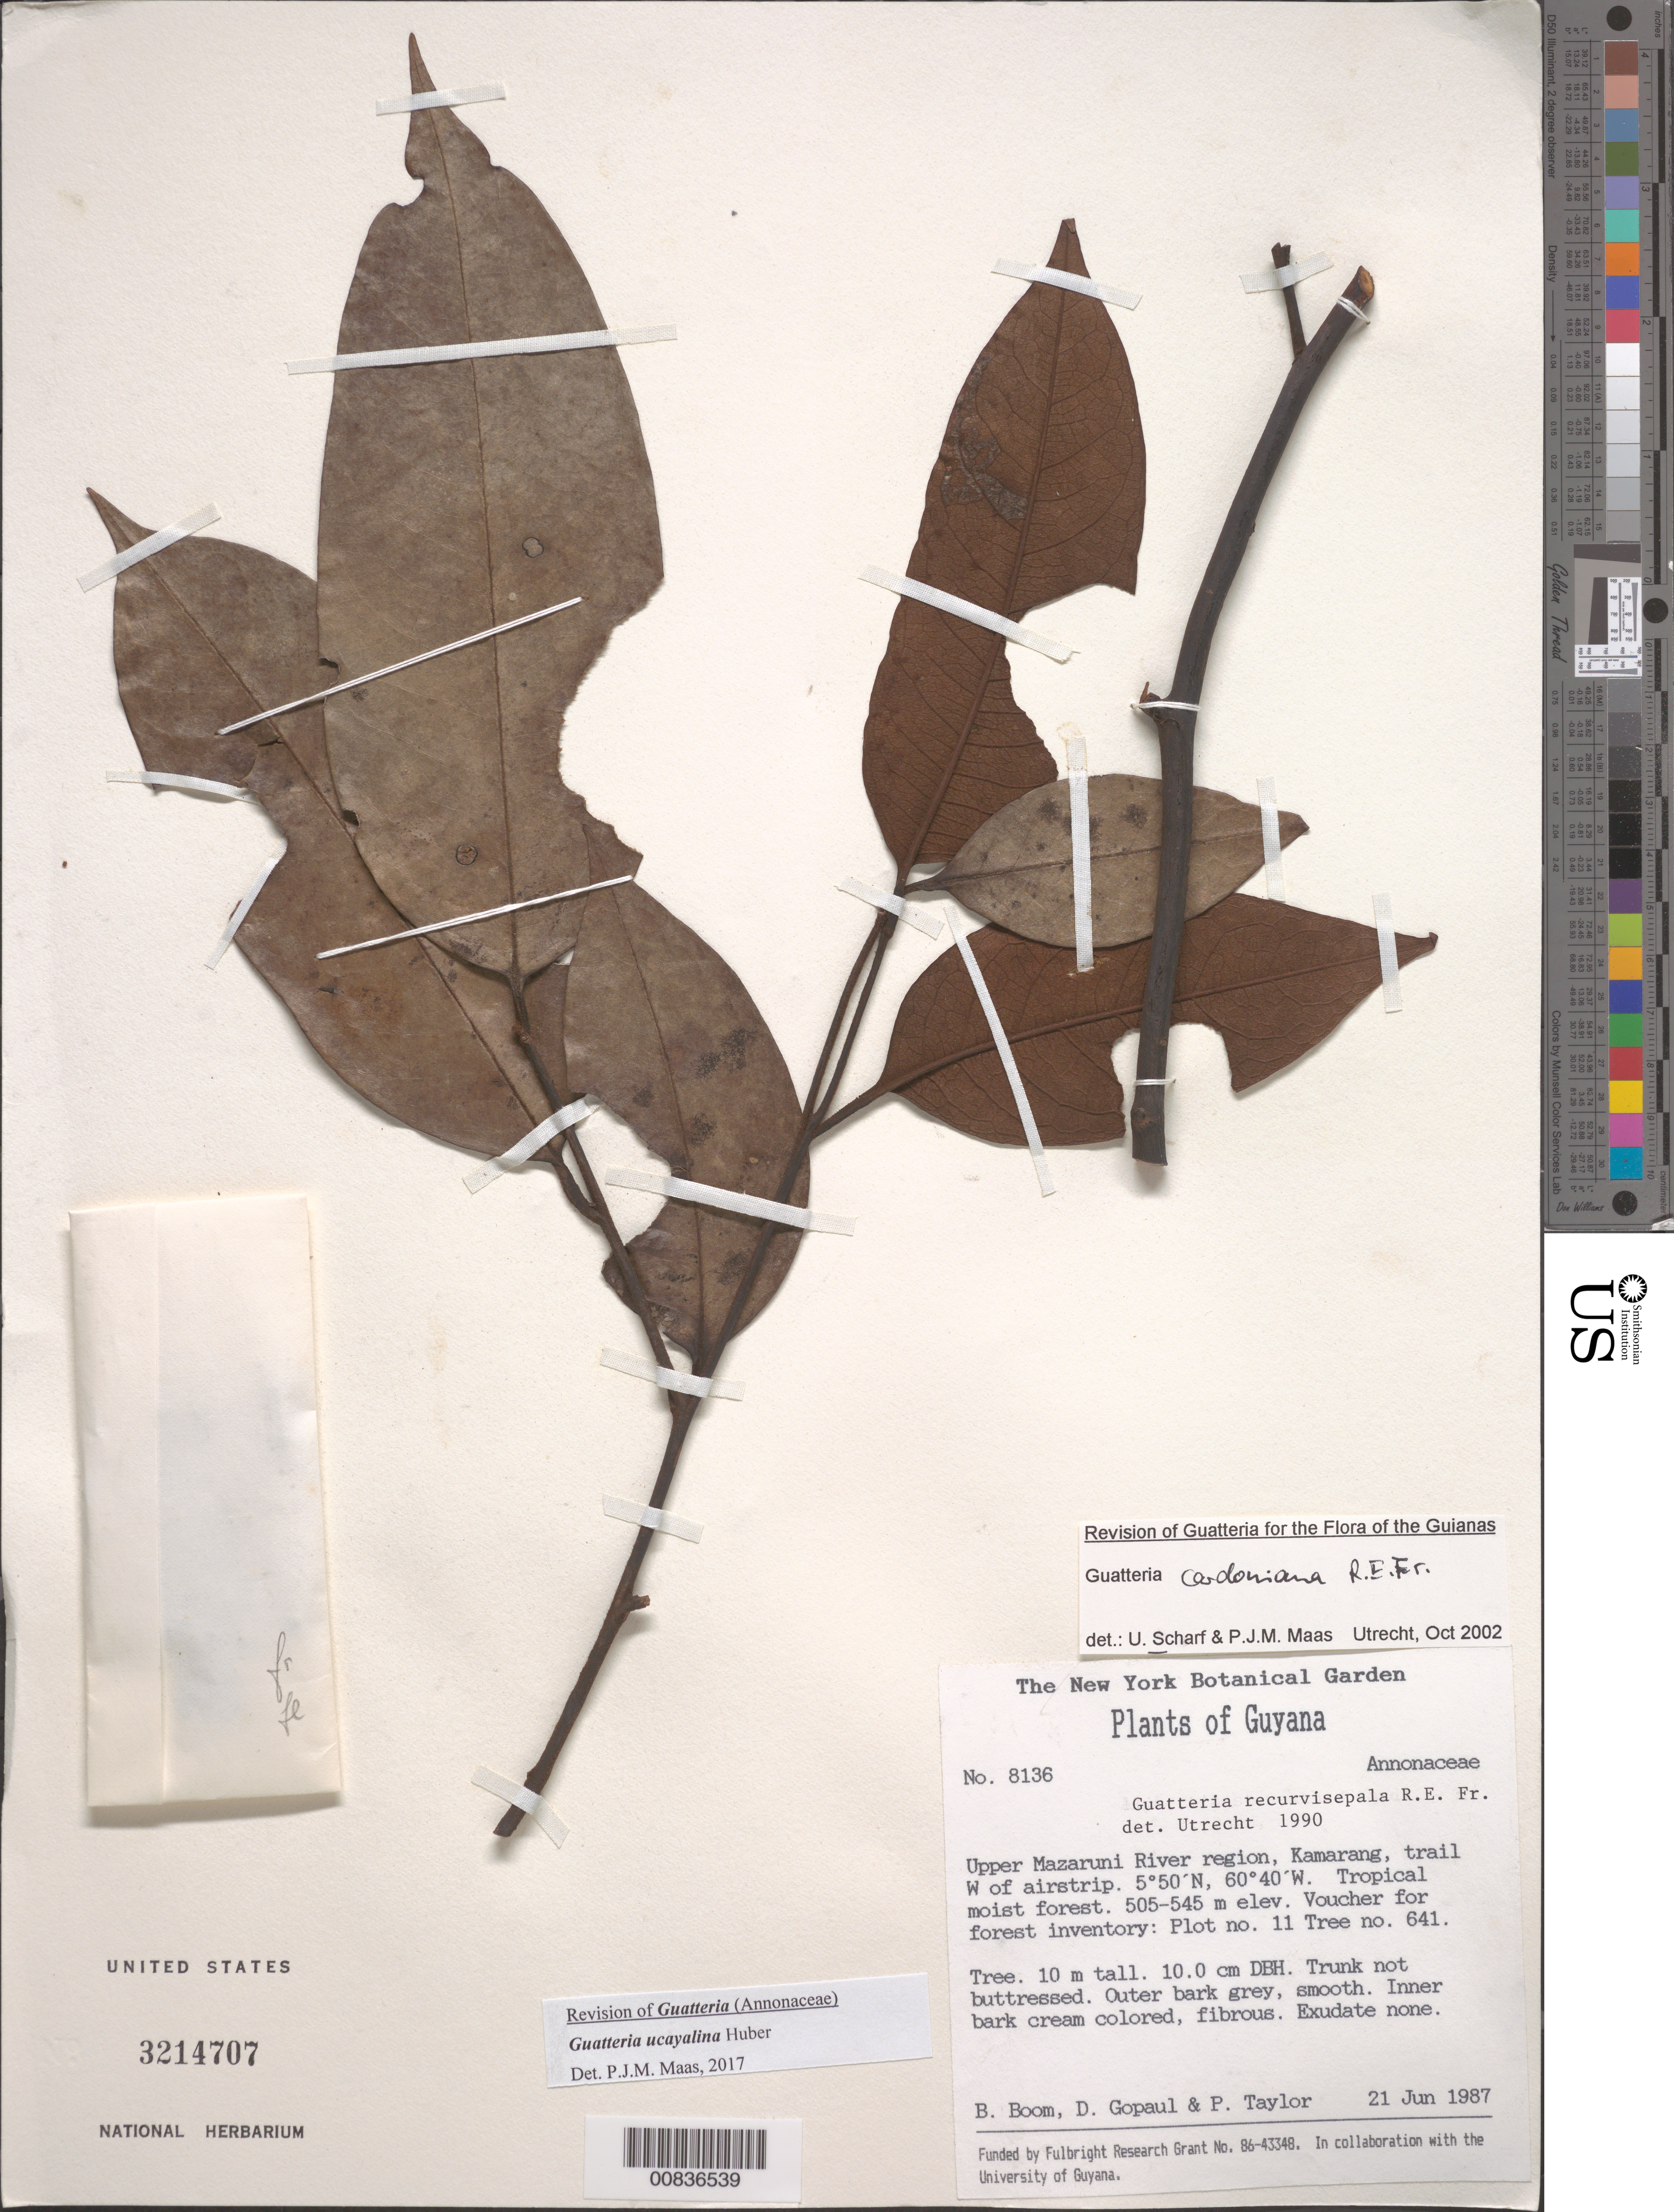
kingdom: Plantae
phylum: Tracheophyta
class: Magnoliopsida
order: Magnoliales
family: Annonaceae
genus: Guatteria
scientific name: Guatteria ucayalina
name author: Huber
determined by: Maas, Paul J.; Maas, H.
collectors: B. M. Boom, D. Gopaul & P. Taylor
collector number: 8136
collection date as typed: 21-Jun-87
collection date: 1987-06-21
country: Guyana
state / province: Cuyuni-Mazaruni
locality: Kamarang, upper Mazaruni R.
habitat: Tropical moist forest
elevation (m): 505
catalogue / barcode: US 3214707